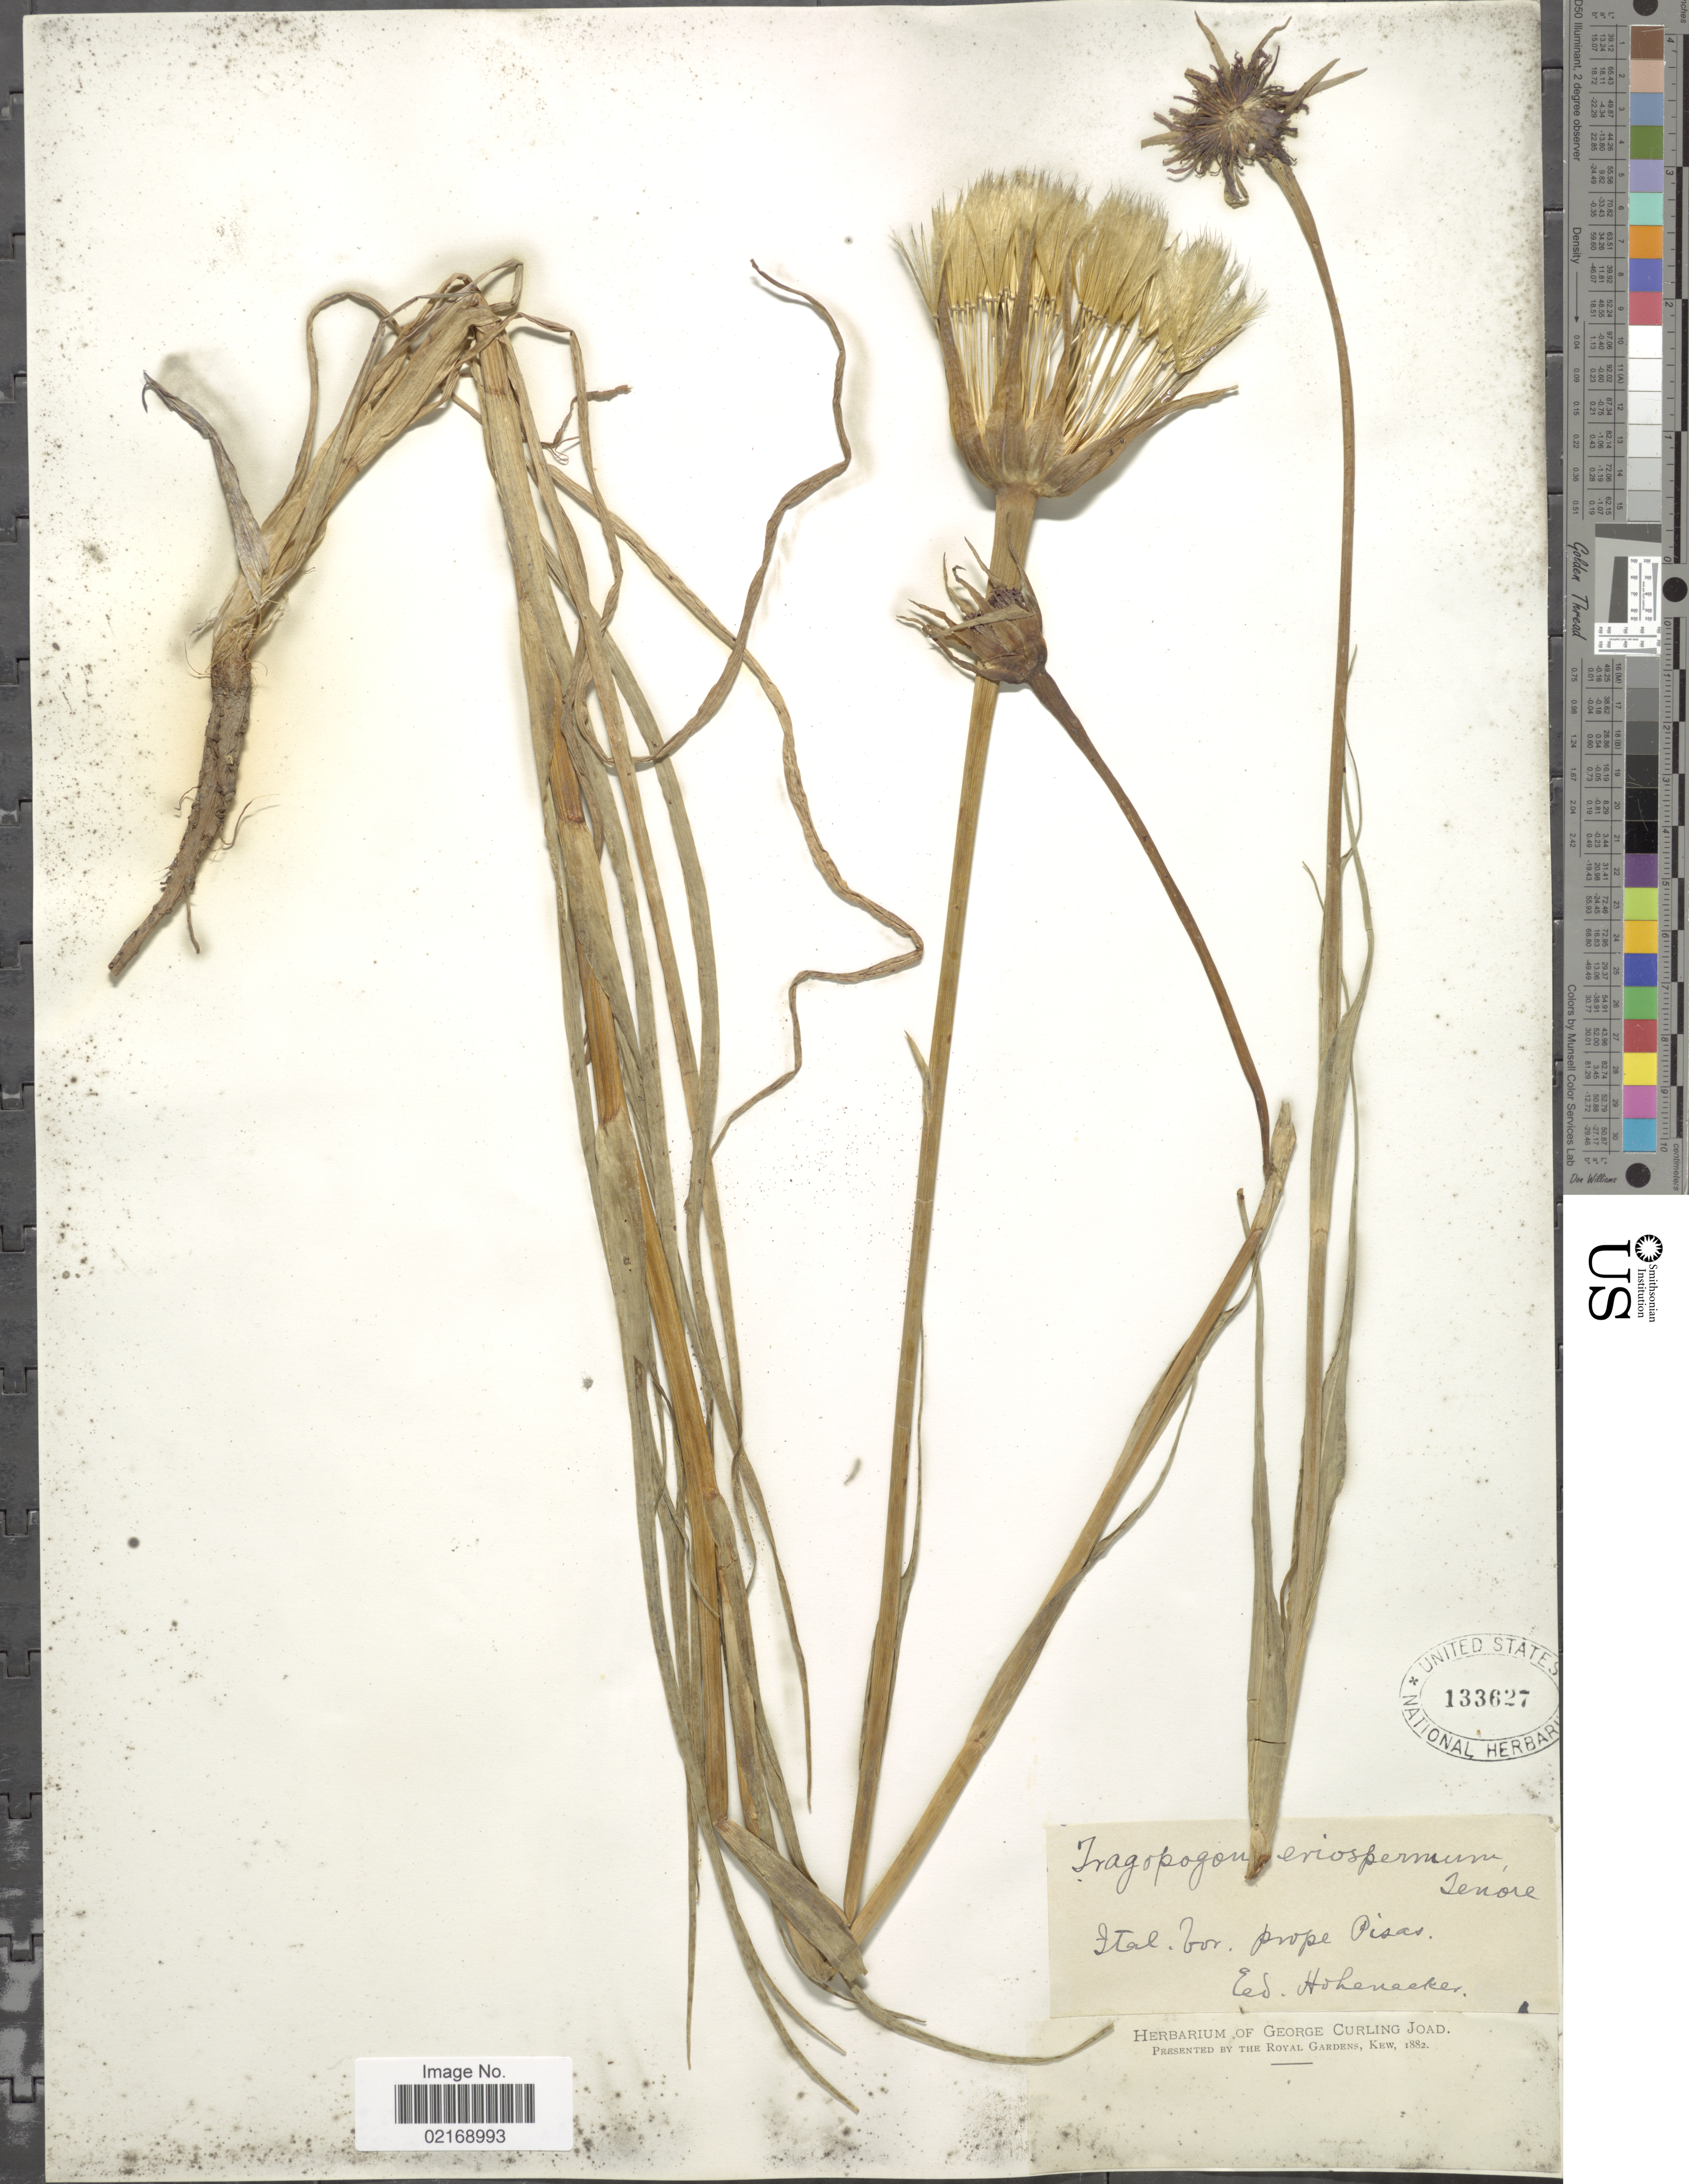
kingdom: Plantae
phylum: Tracheophyta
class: Magnoliopsida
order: Asterales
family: Asteraceae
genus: Tragopogon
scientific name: Tragopogon porrifolius subsp. eriospermus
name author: (Ten.) Greuter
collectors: E. Hohenacker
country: Italy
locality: Ital bor. prope Pisas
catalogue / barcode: US 133627